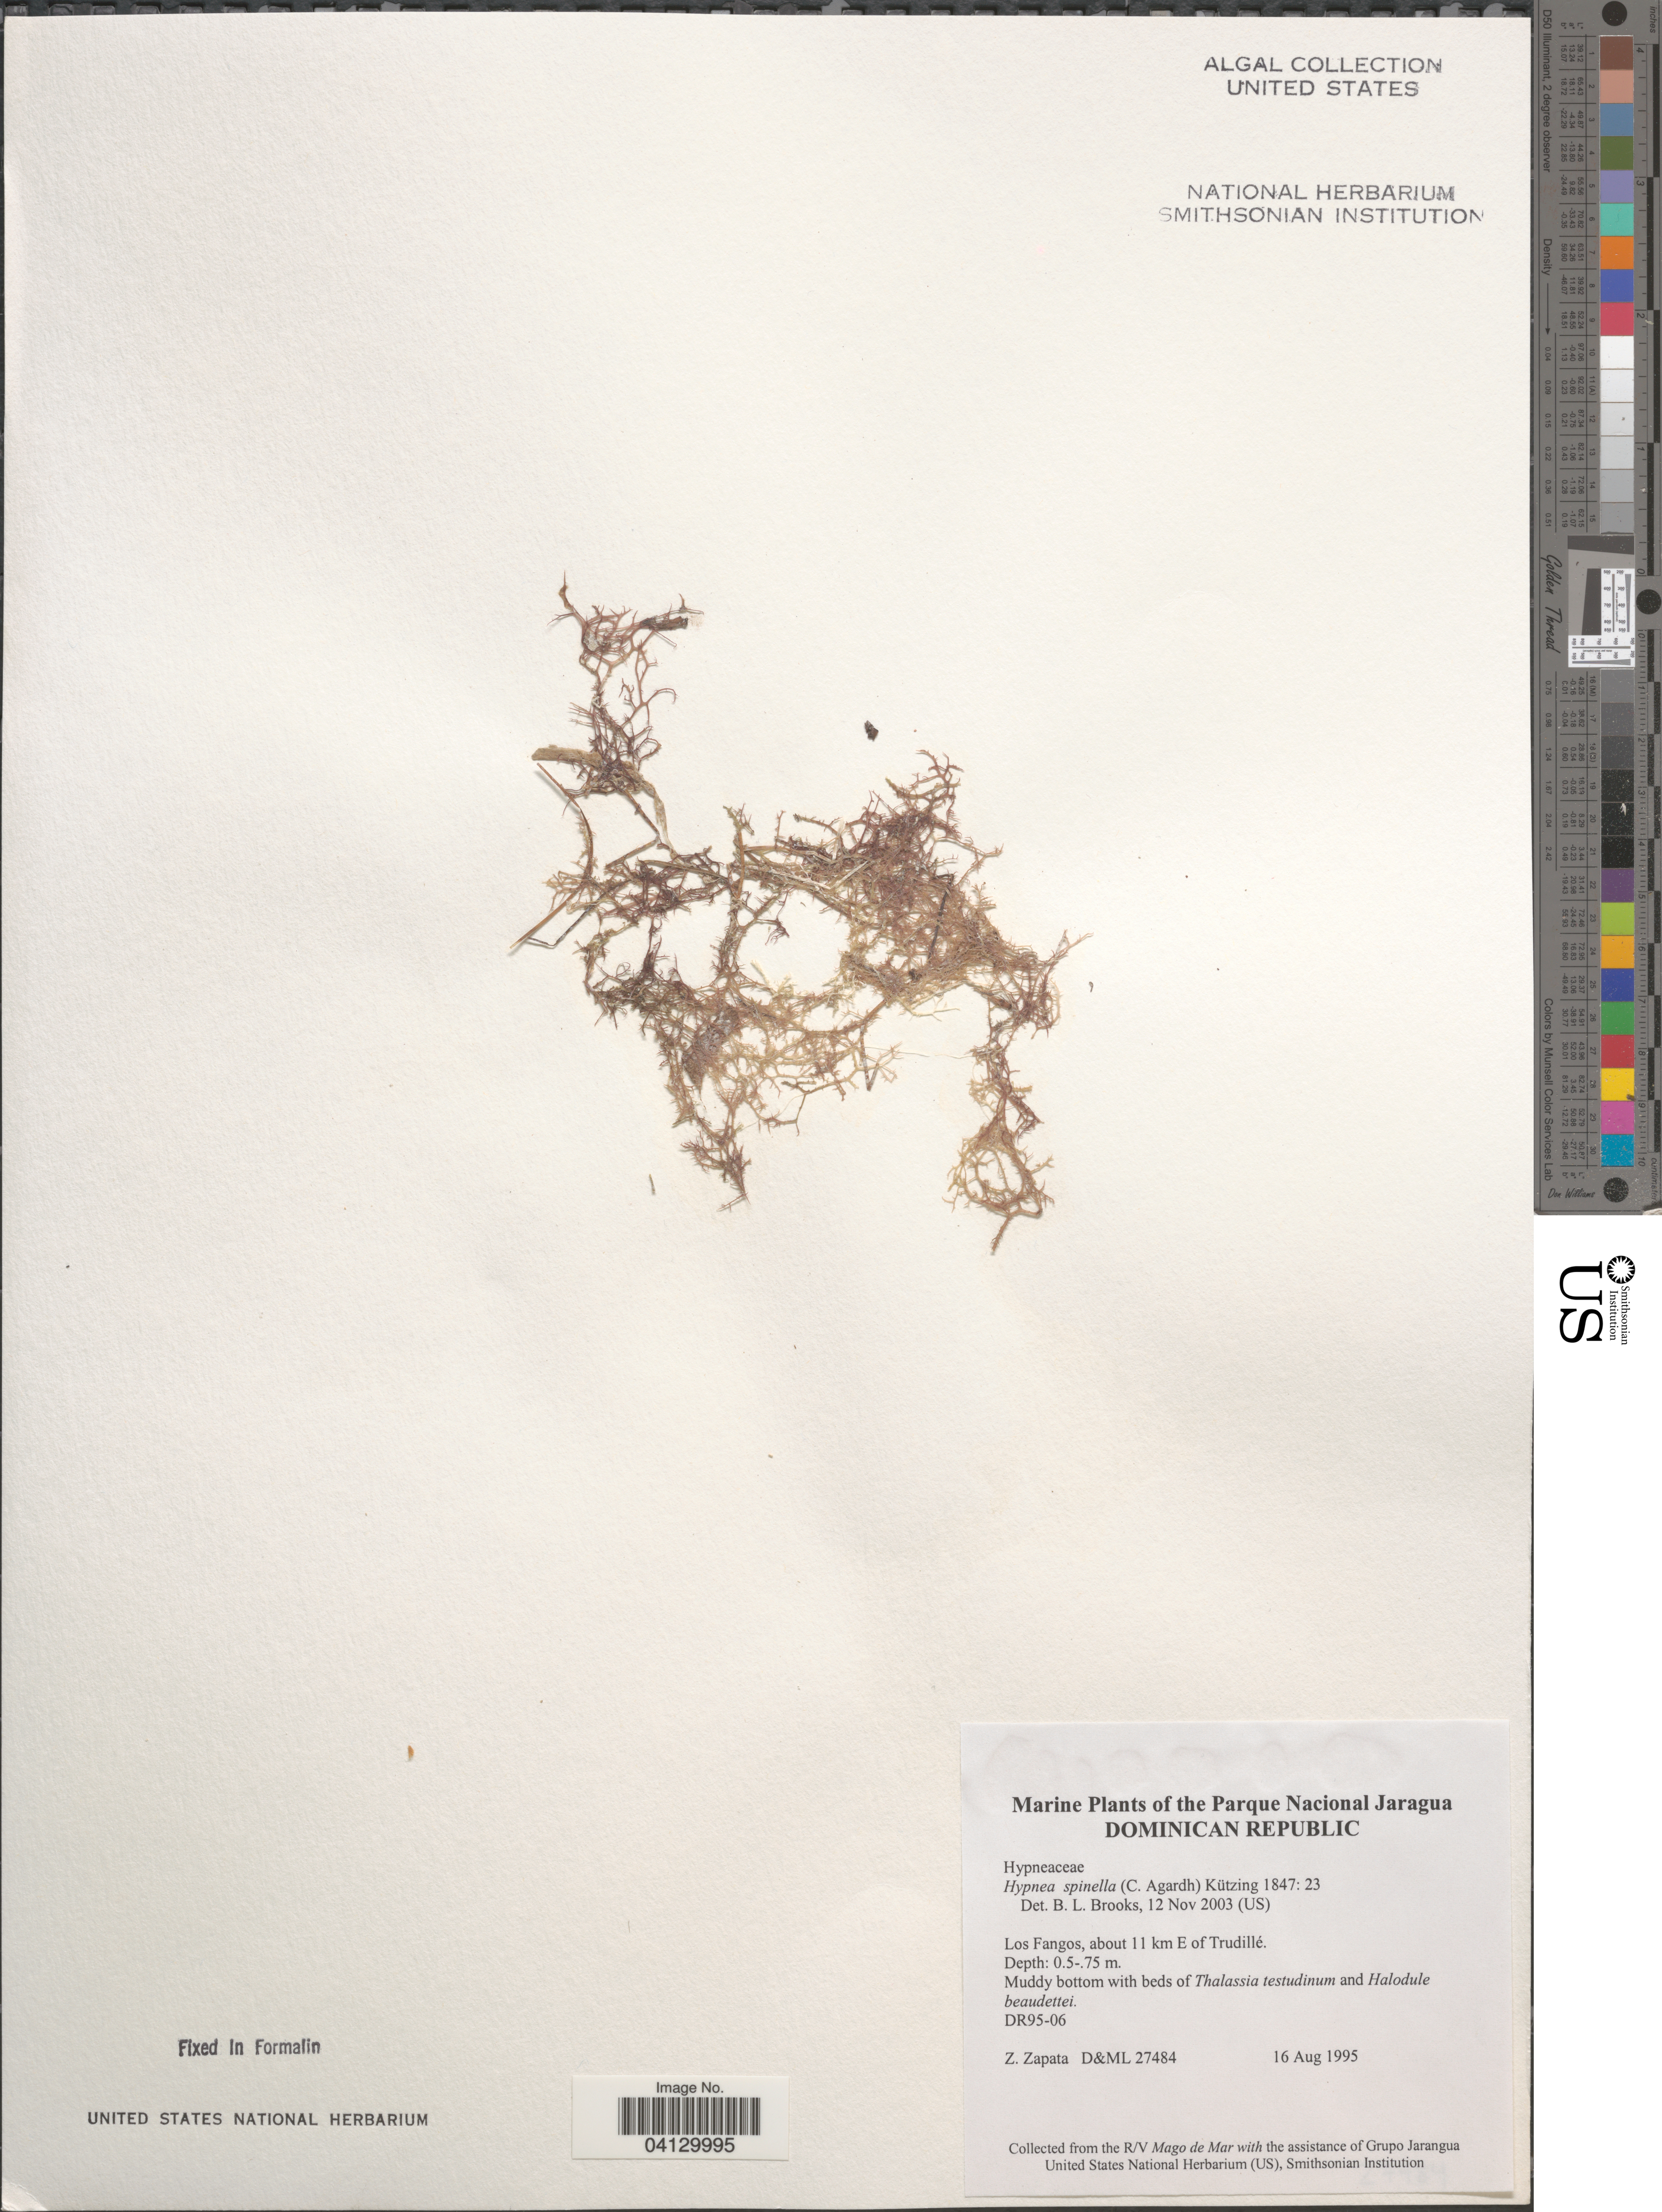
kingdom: Plantae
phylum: Rhodophyta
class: Florideophyceae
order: Gigartinales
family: Cystocloniaceae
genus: Hypnea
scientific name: Hypnea spinella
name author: (C. Agardh) Kütz.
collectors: Z. Zapata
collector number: D&ML 27484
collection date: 1995-08-16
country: Dominican Republic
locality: Los Fangos, about 11 km E of Trudillé. The Parque Nacional Jaragua. DR95-06.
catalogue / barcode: US 328766